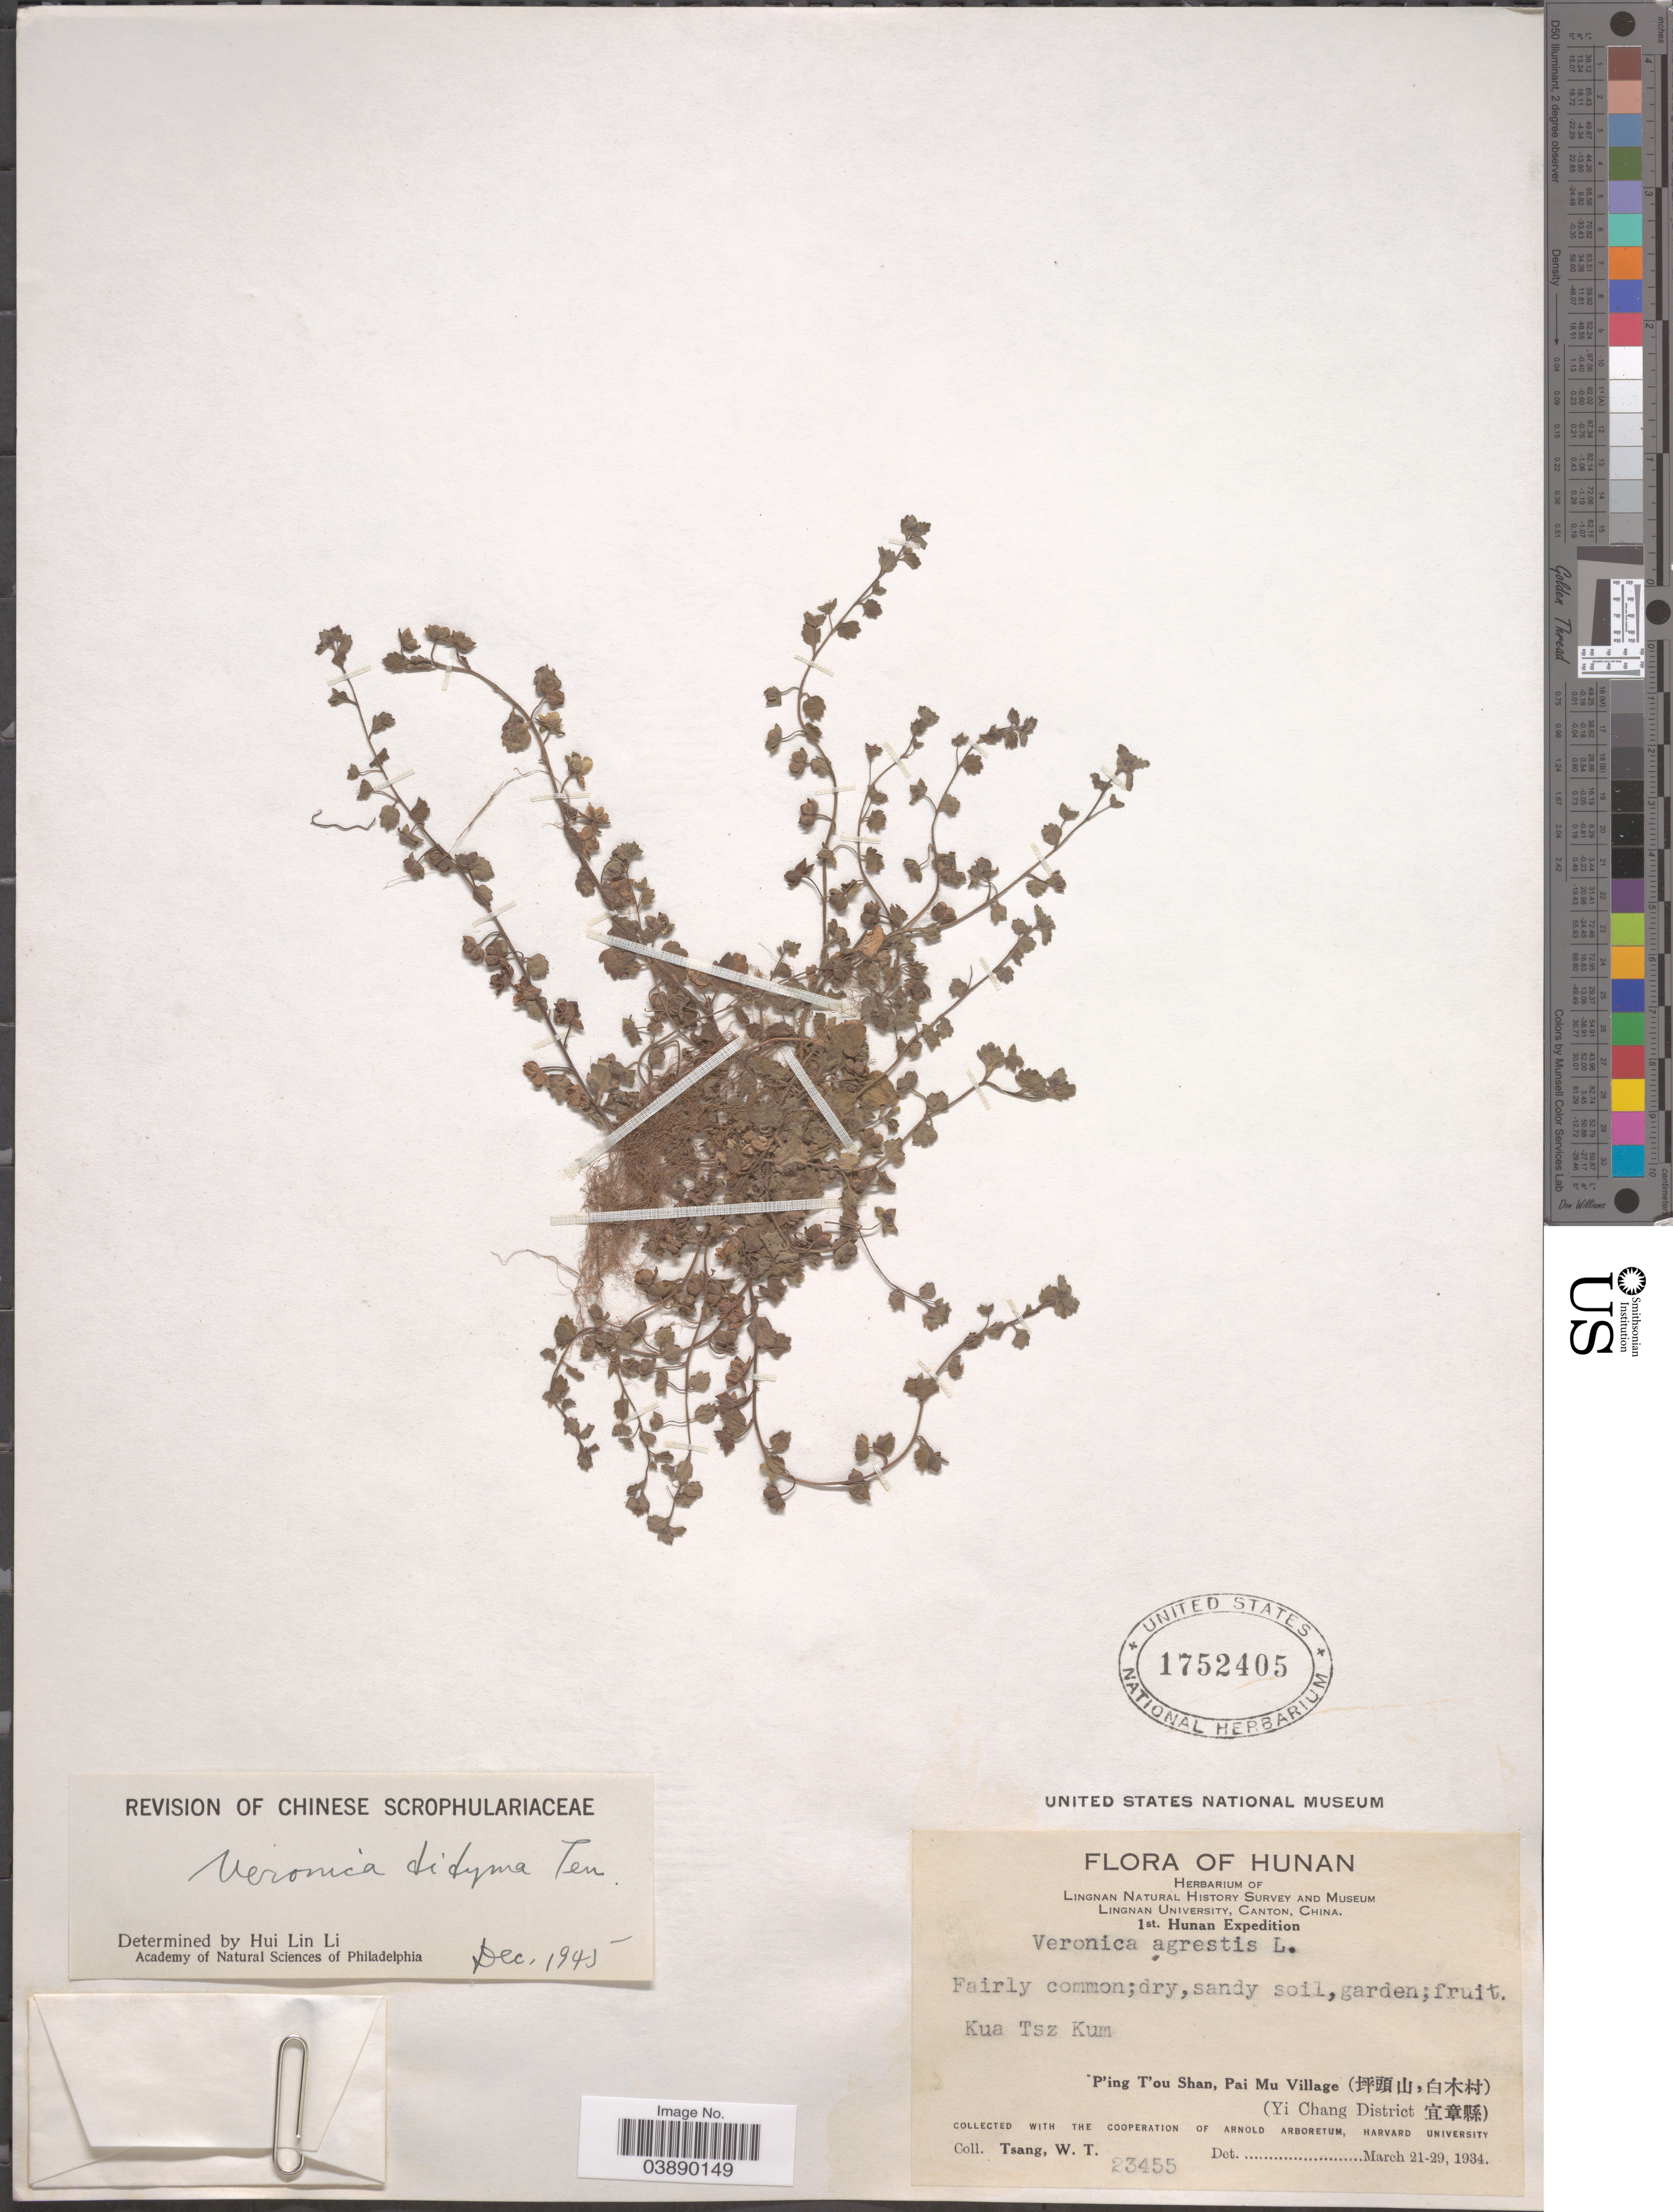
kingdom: Plantae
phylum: Tracheophyta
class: Magnoliopsida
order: Lamiales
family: Plantaginaceae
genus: Veronica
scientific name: Veronica didyma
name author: Ten.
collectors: W. T. Tsang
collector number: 23455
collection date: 1934-03-21/1934-03-29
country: China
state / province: Hunan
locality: Kua Tsz Kum. P'ing T'ou Shan Pai Mu Village (X) (Yi Chang District X).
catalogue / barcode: US 1752405